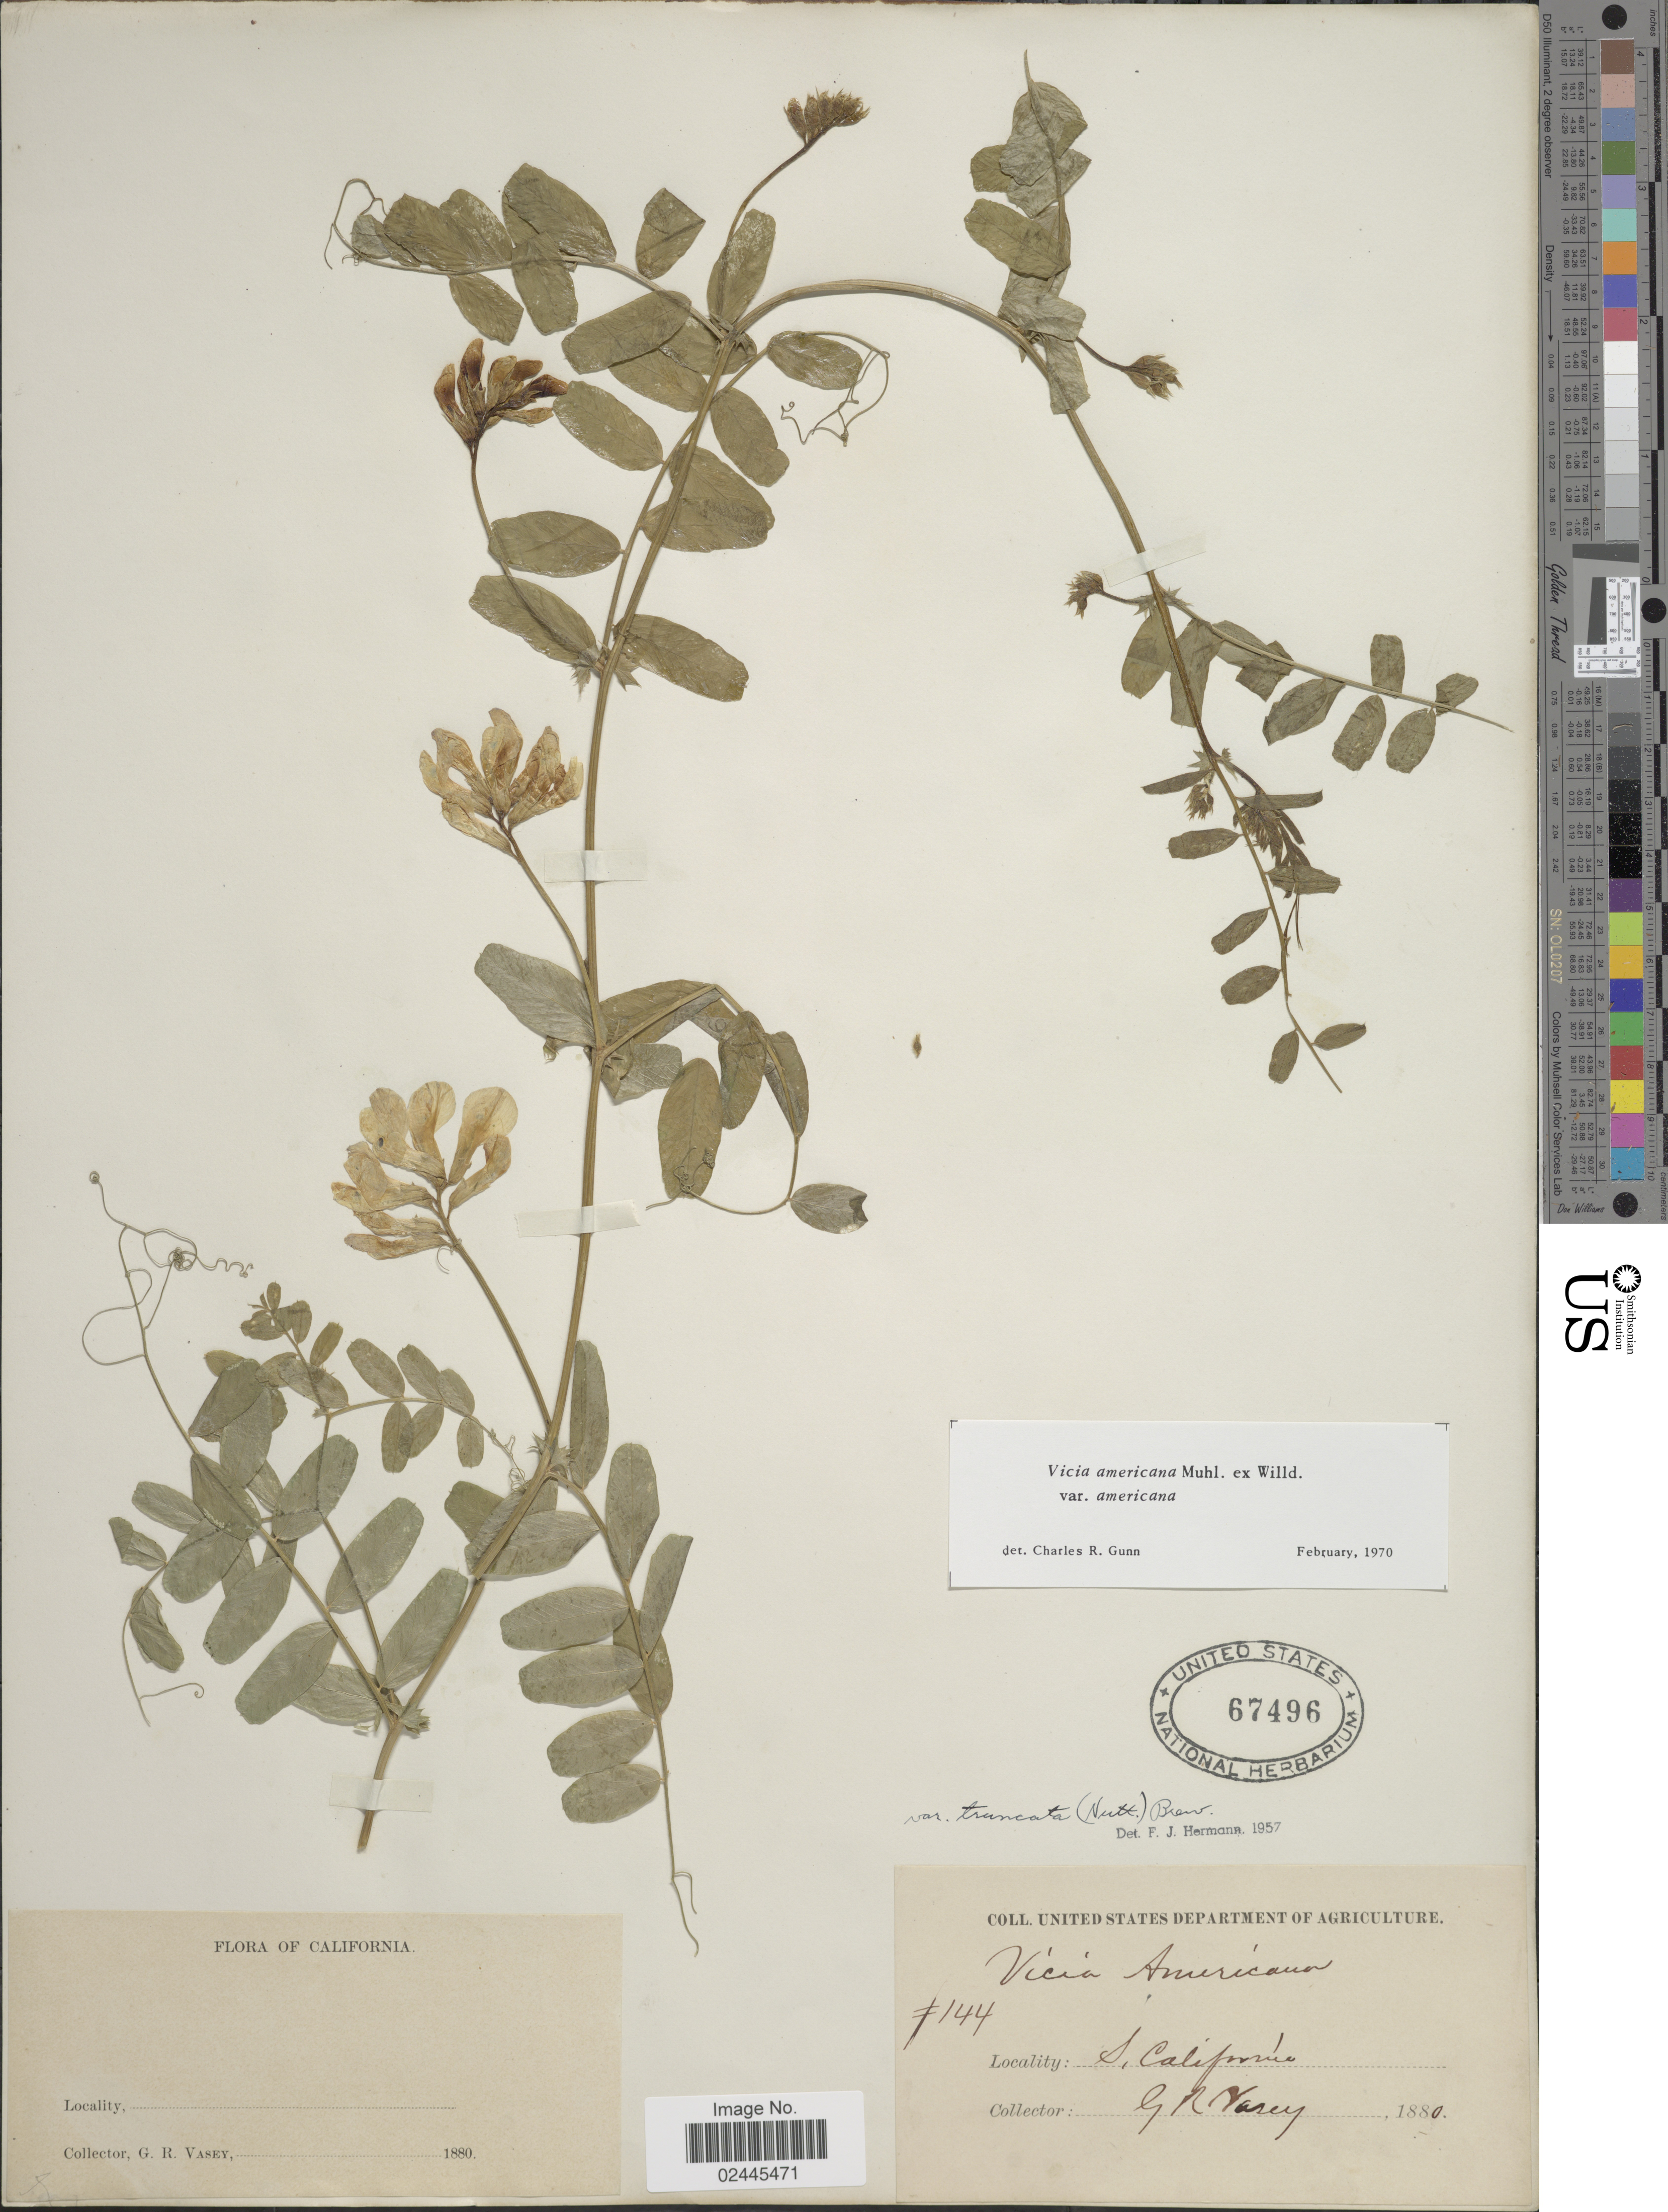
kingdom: Plantae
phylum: Tracheophyta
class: Magnoliopsida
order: Fabales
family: Fabaceae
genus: Vicia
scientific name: Vicia americana var. americana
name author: Muhl. ex Willd.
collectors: G. R. Vasey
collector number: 144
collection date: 1880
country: United States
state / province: California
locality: S. California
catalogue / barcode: US 67496